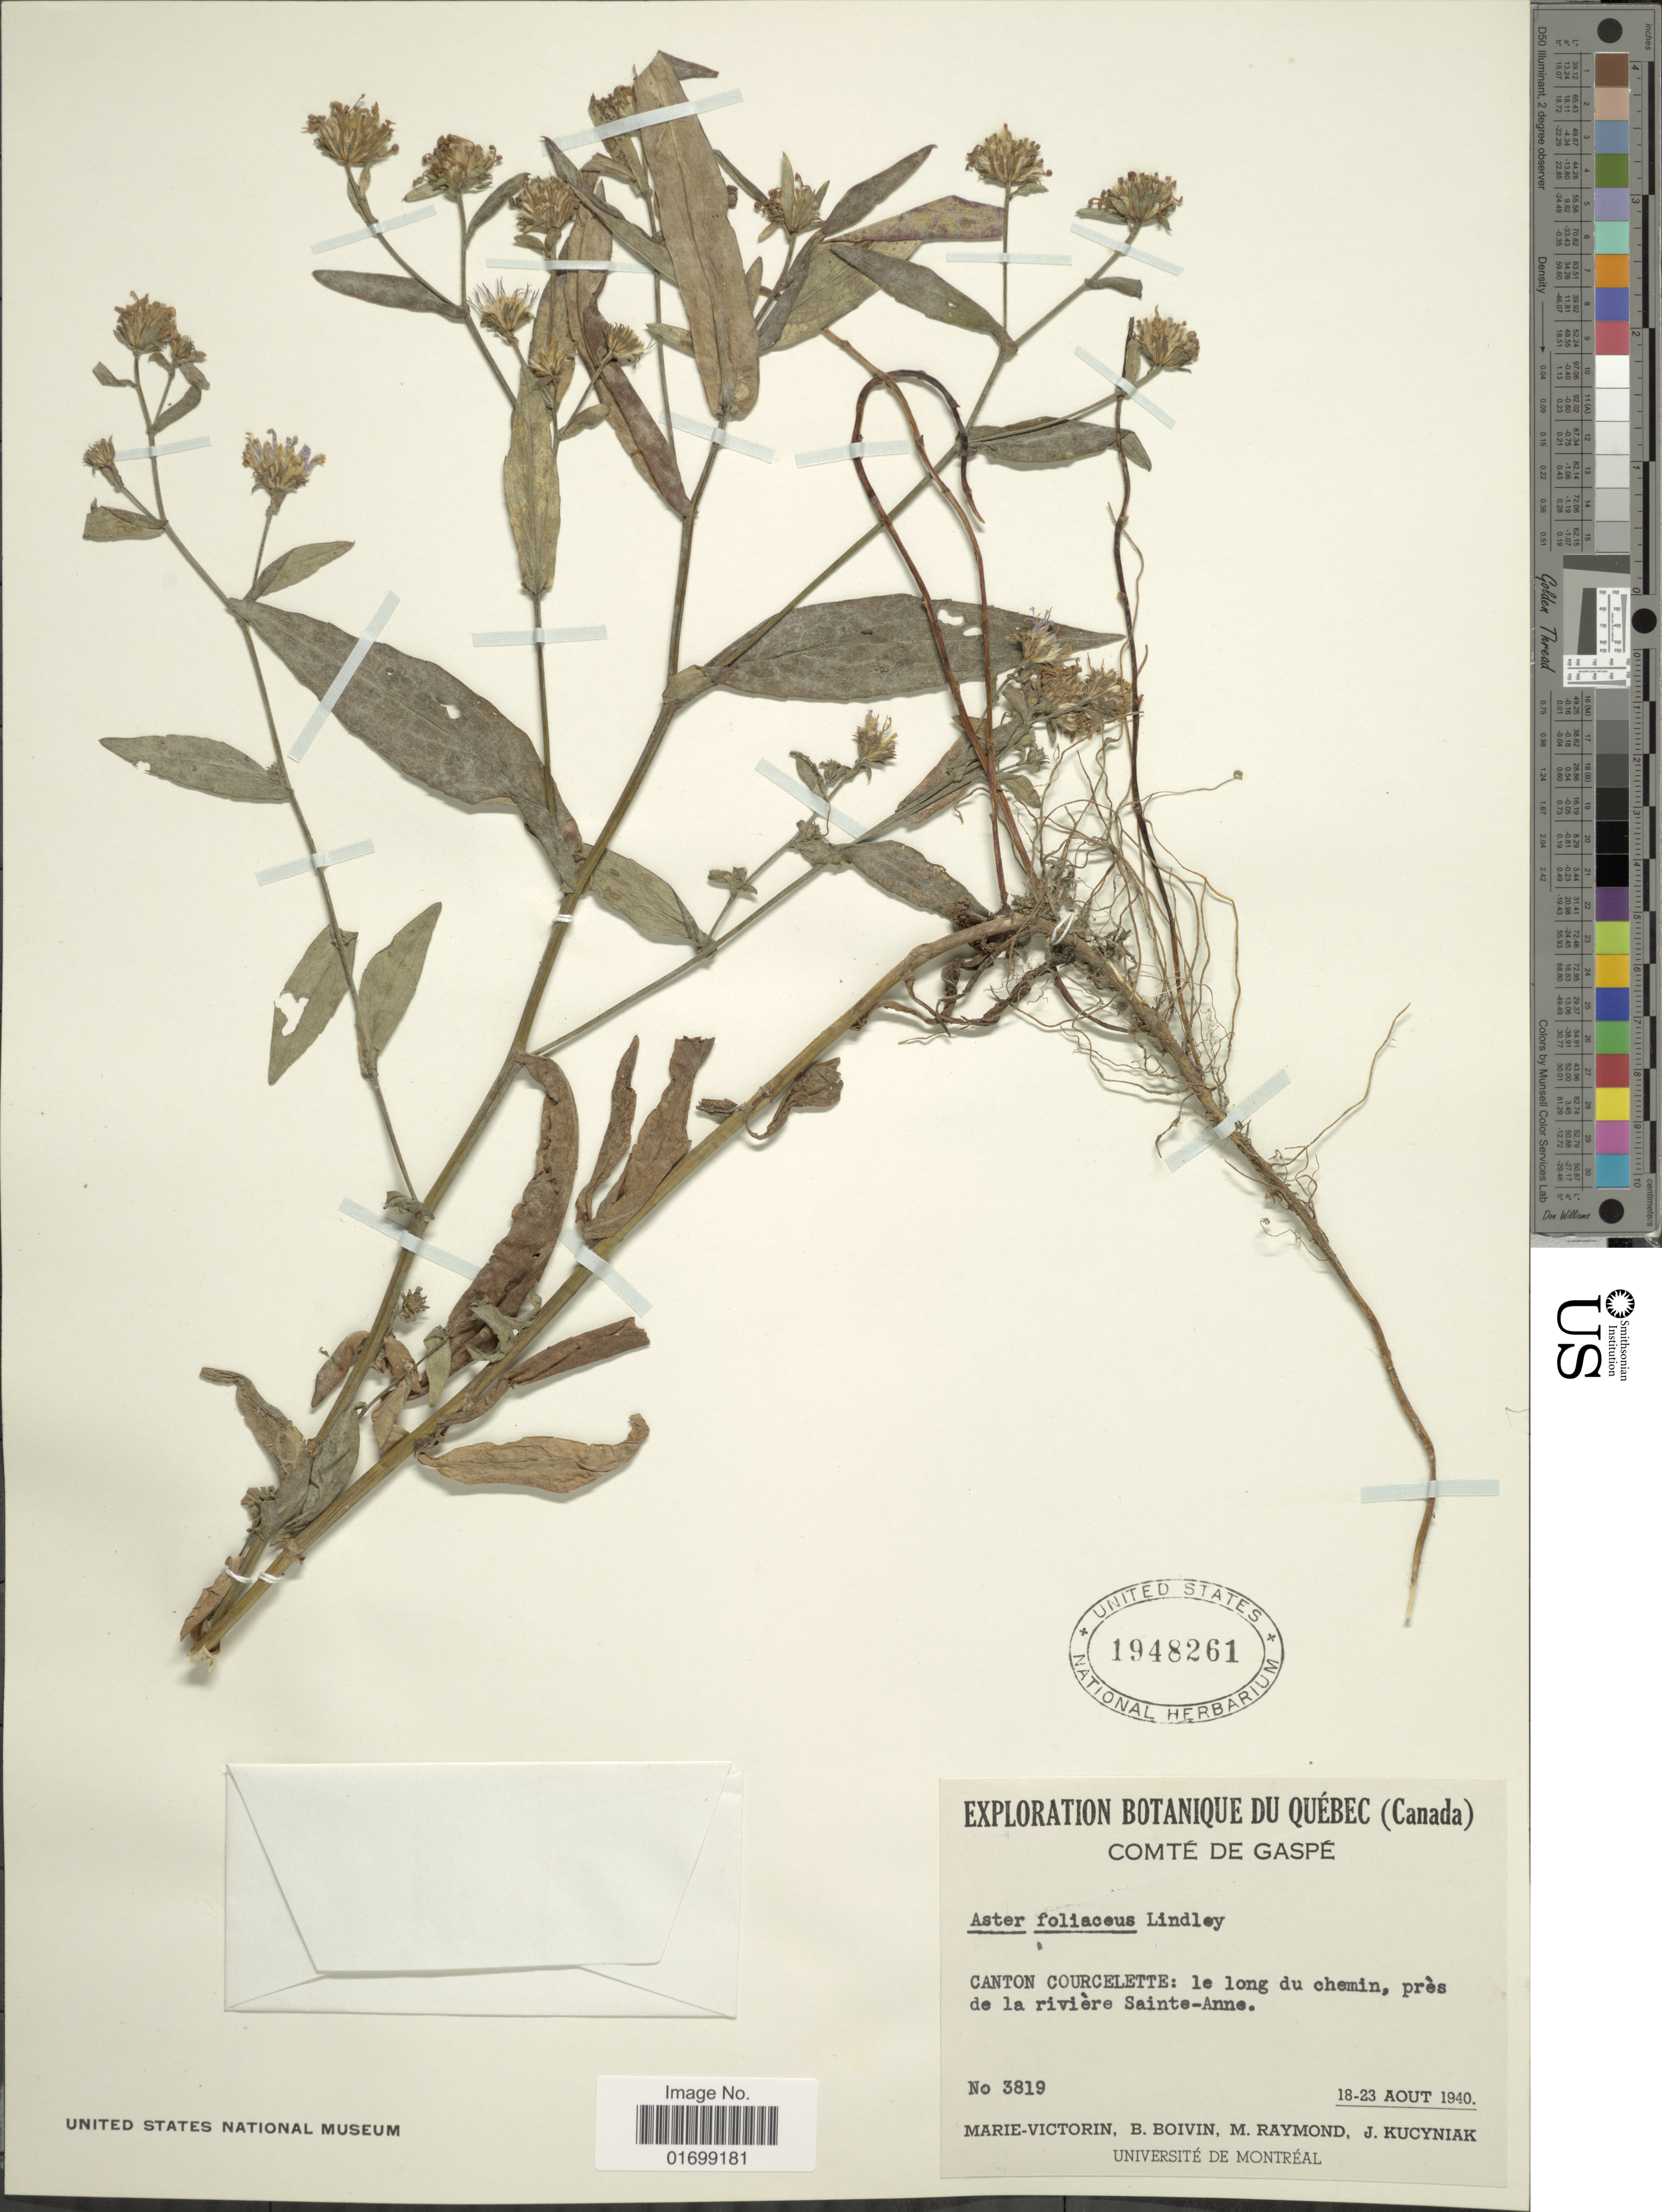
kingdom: Plantae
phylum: Tracheophyta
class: Magnoliopsida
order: Asterales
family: Asteraceae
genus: Symphyotrichum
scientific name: Symphyotrichum foliaceum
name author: (Lindl. ex DC.) G.L. Nesom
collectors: -. Marie-Victorin, J. R. B. Boivin, M. Raymond & J. Kucyniak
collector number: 3819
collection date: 1940-08-18/1940-08-23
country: Canada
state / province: Quebec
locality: Comté de Gaspé, Canton Courcelette: le long du chemin, près de la rivière Saint-Anne.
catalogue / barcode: US 1948261